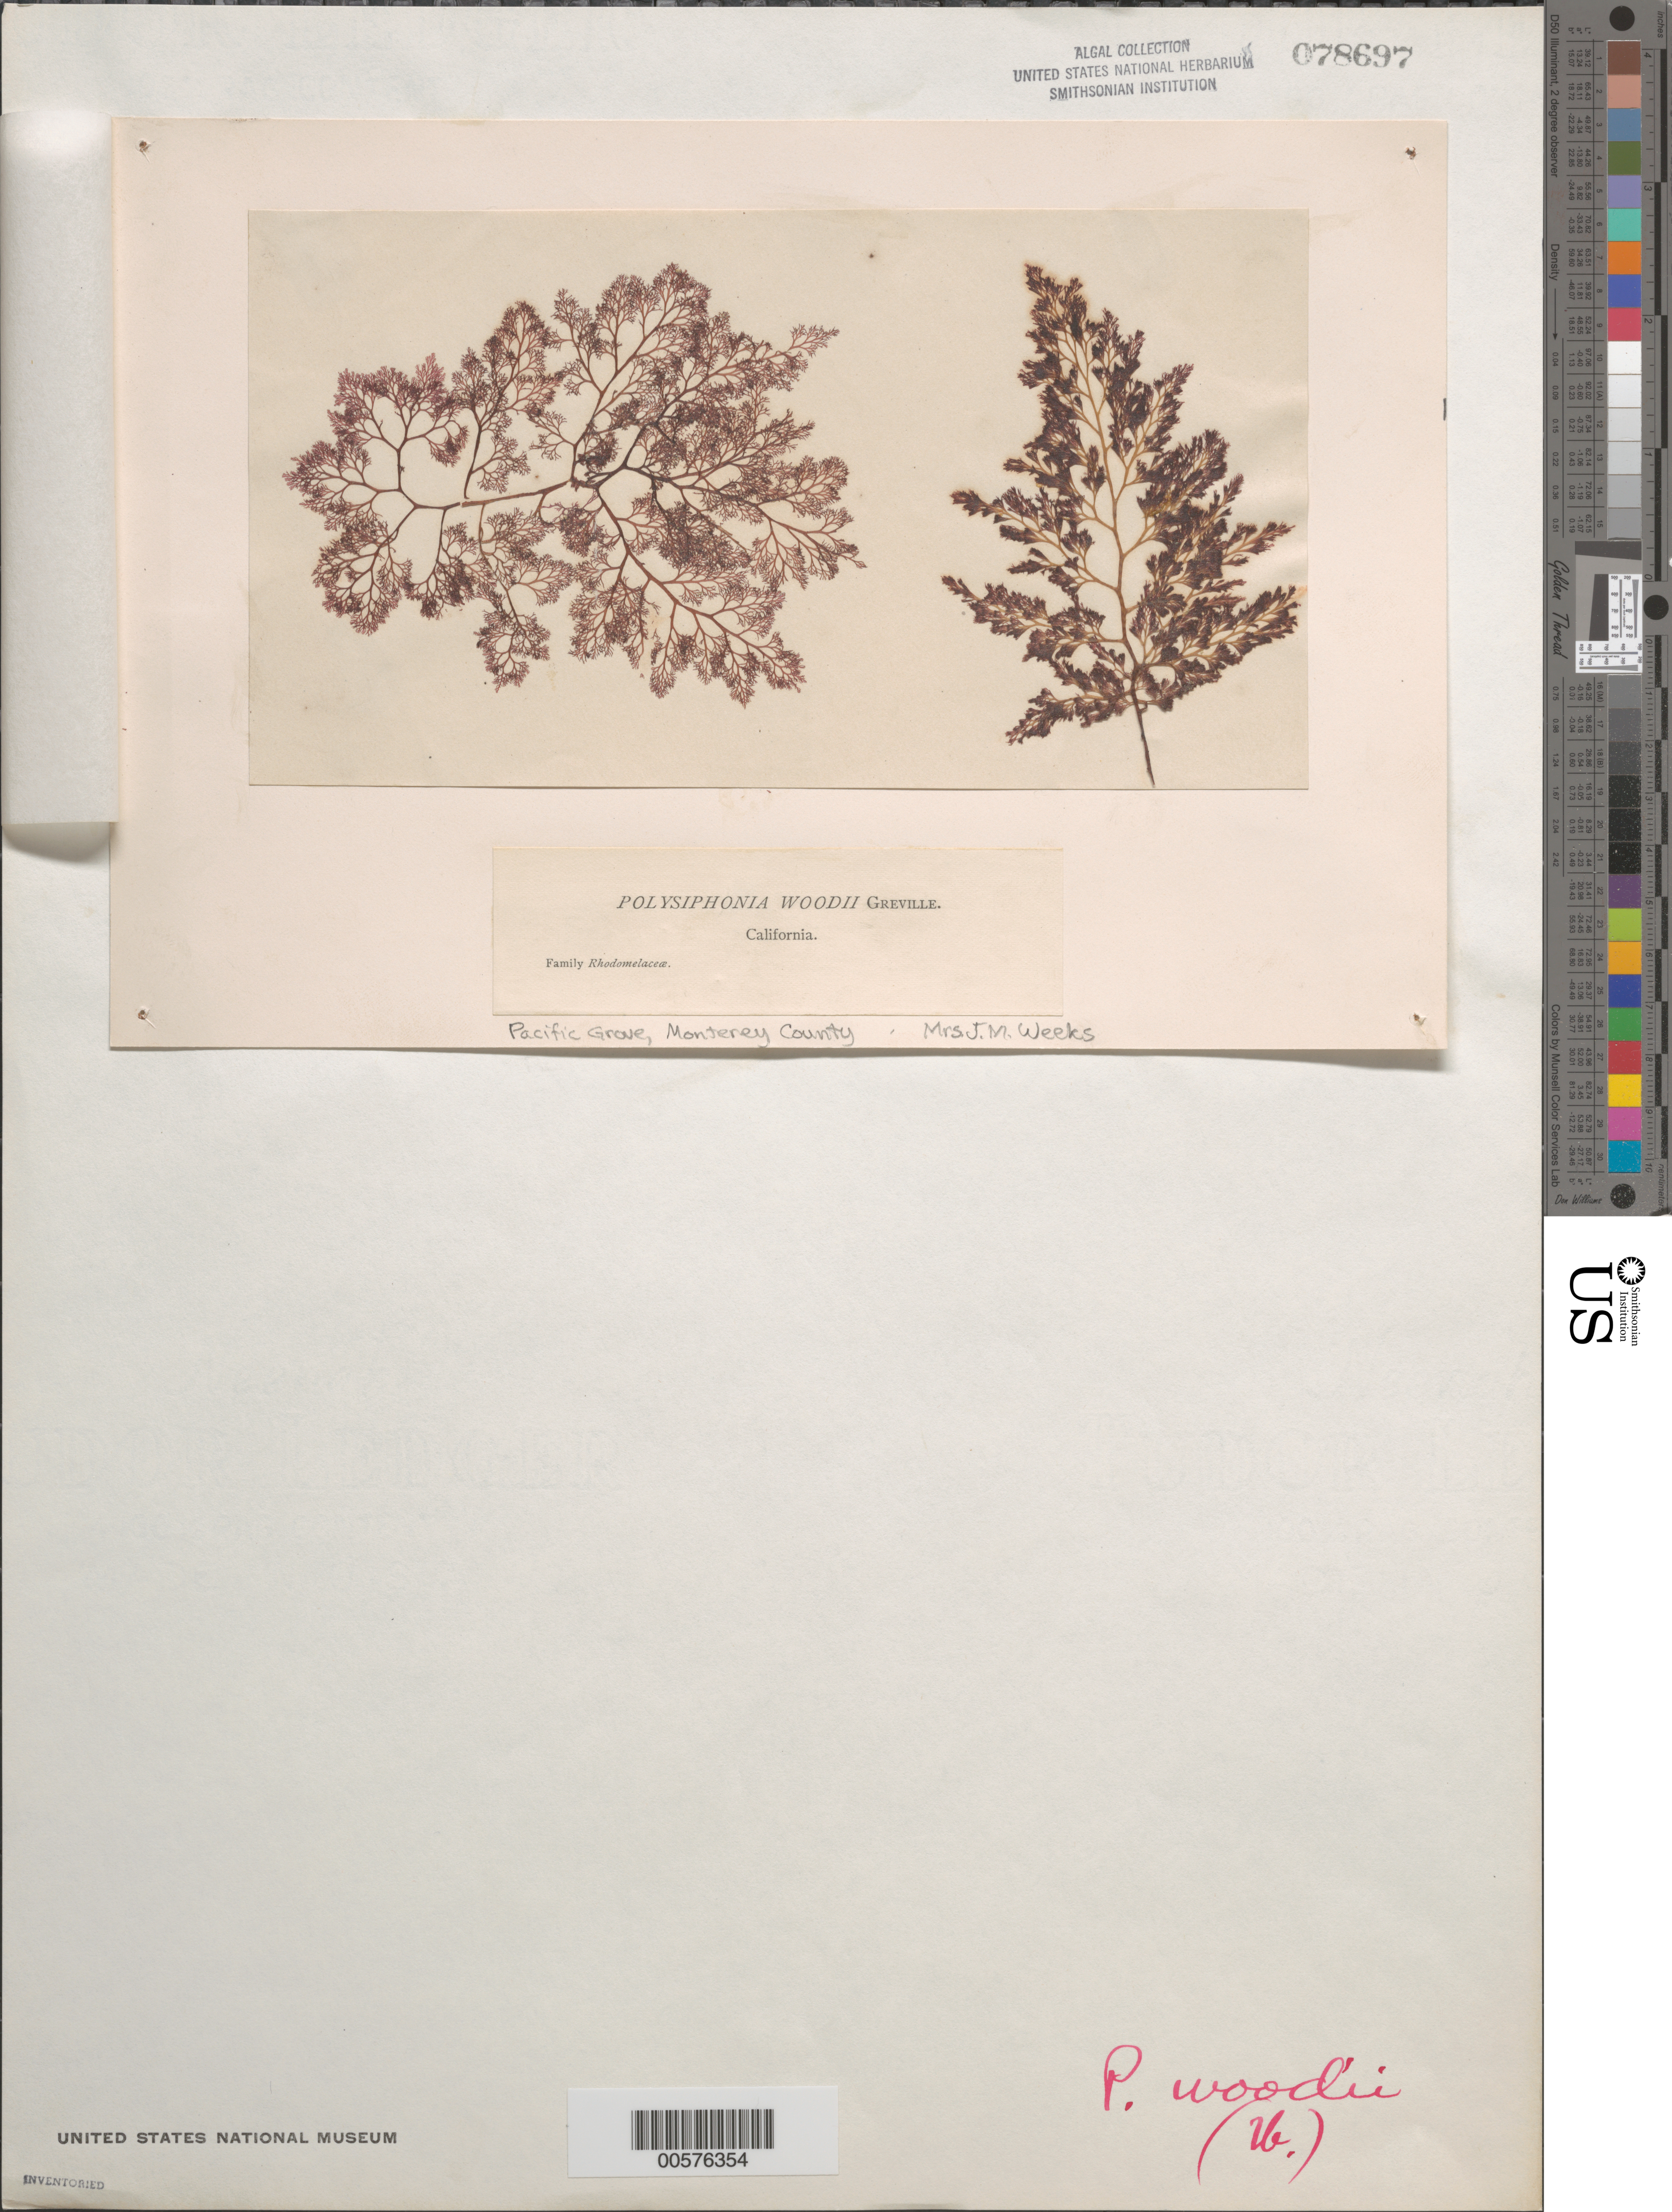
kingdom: Plantae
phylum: Rhodophyta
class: Florideophyceae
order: Ceramiales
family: Rhodomelaceae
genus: Pterochondria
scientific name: Pterochondria woodii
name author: (Harv.) Hollenb.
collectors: Mrs. J. Weeks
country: United States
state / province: California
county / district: Monterey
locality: Pacific Grove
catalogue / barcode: US 78697